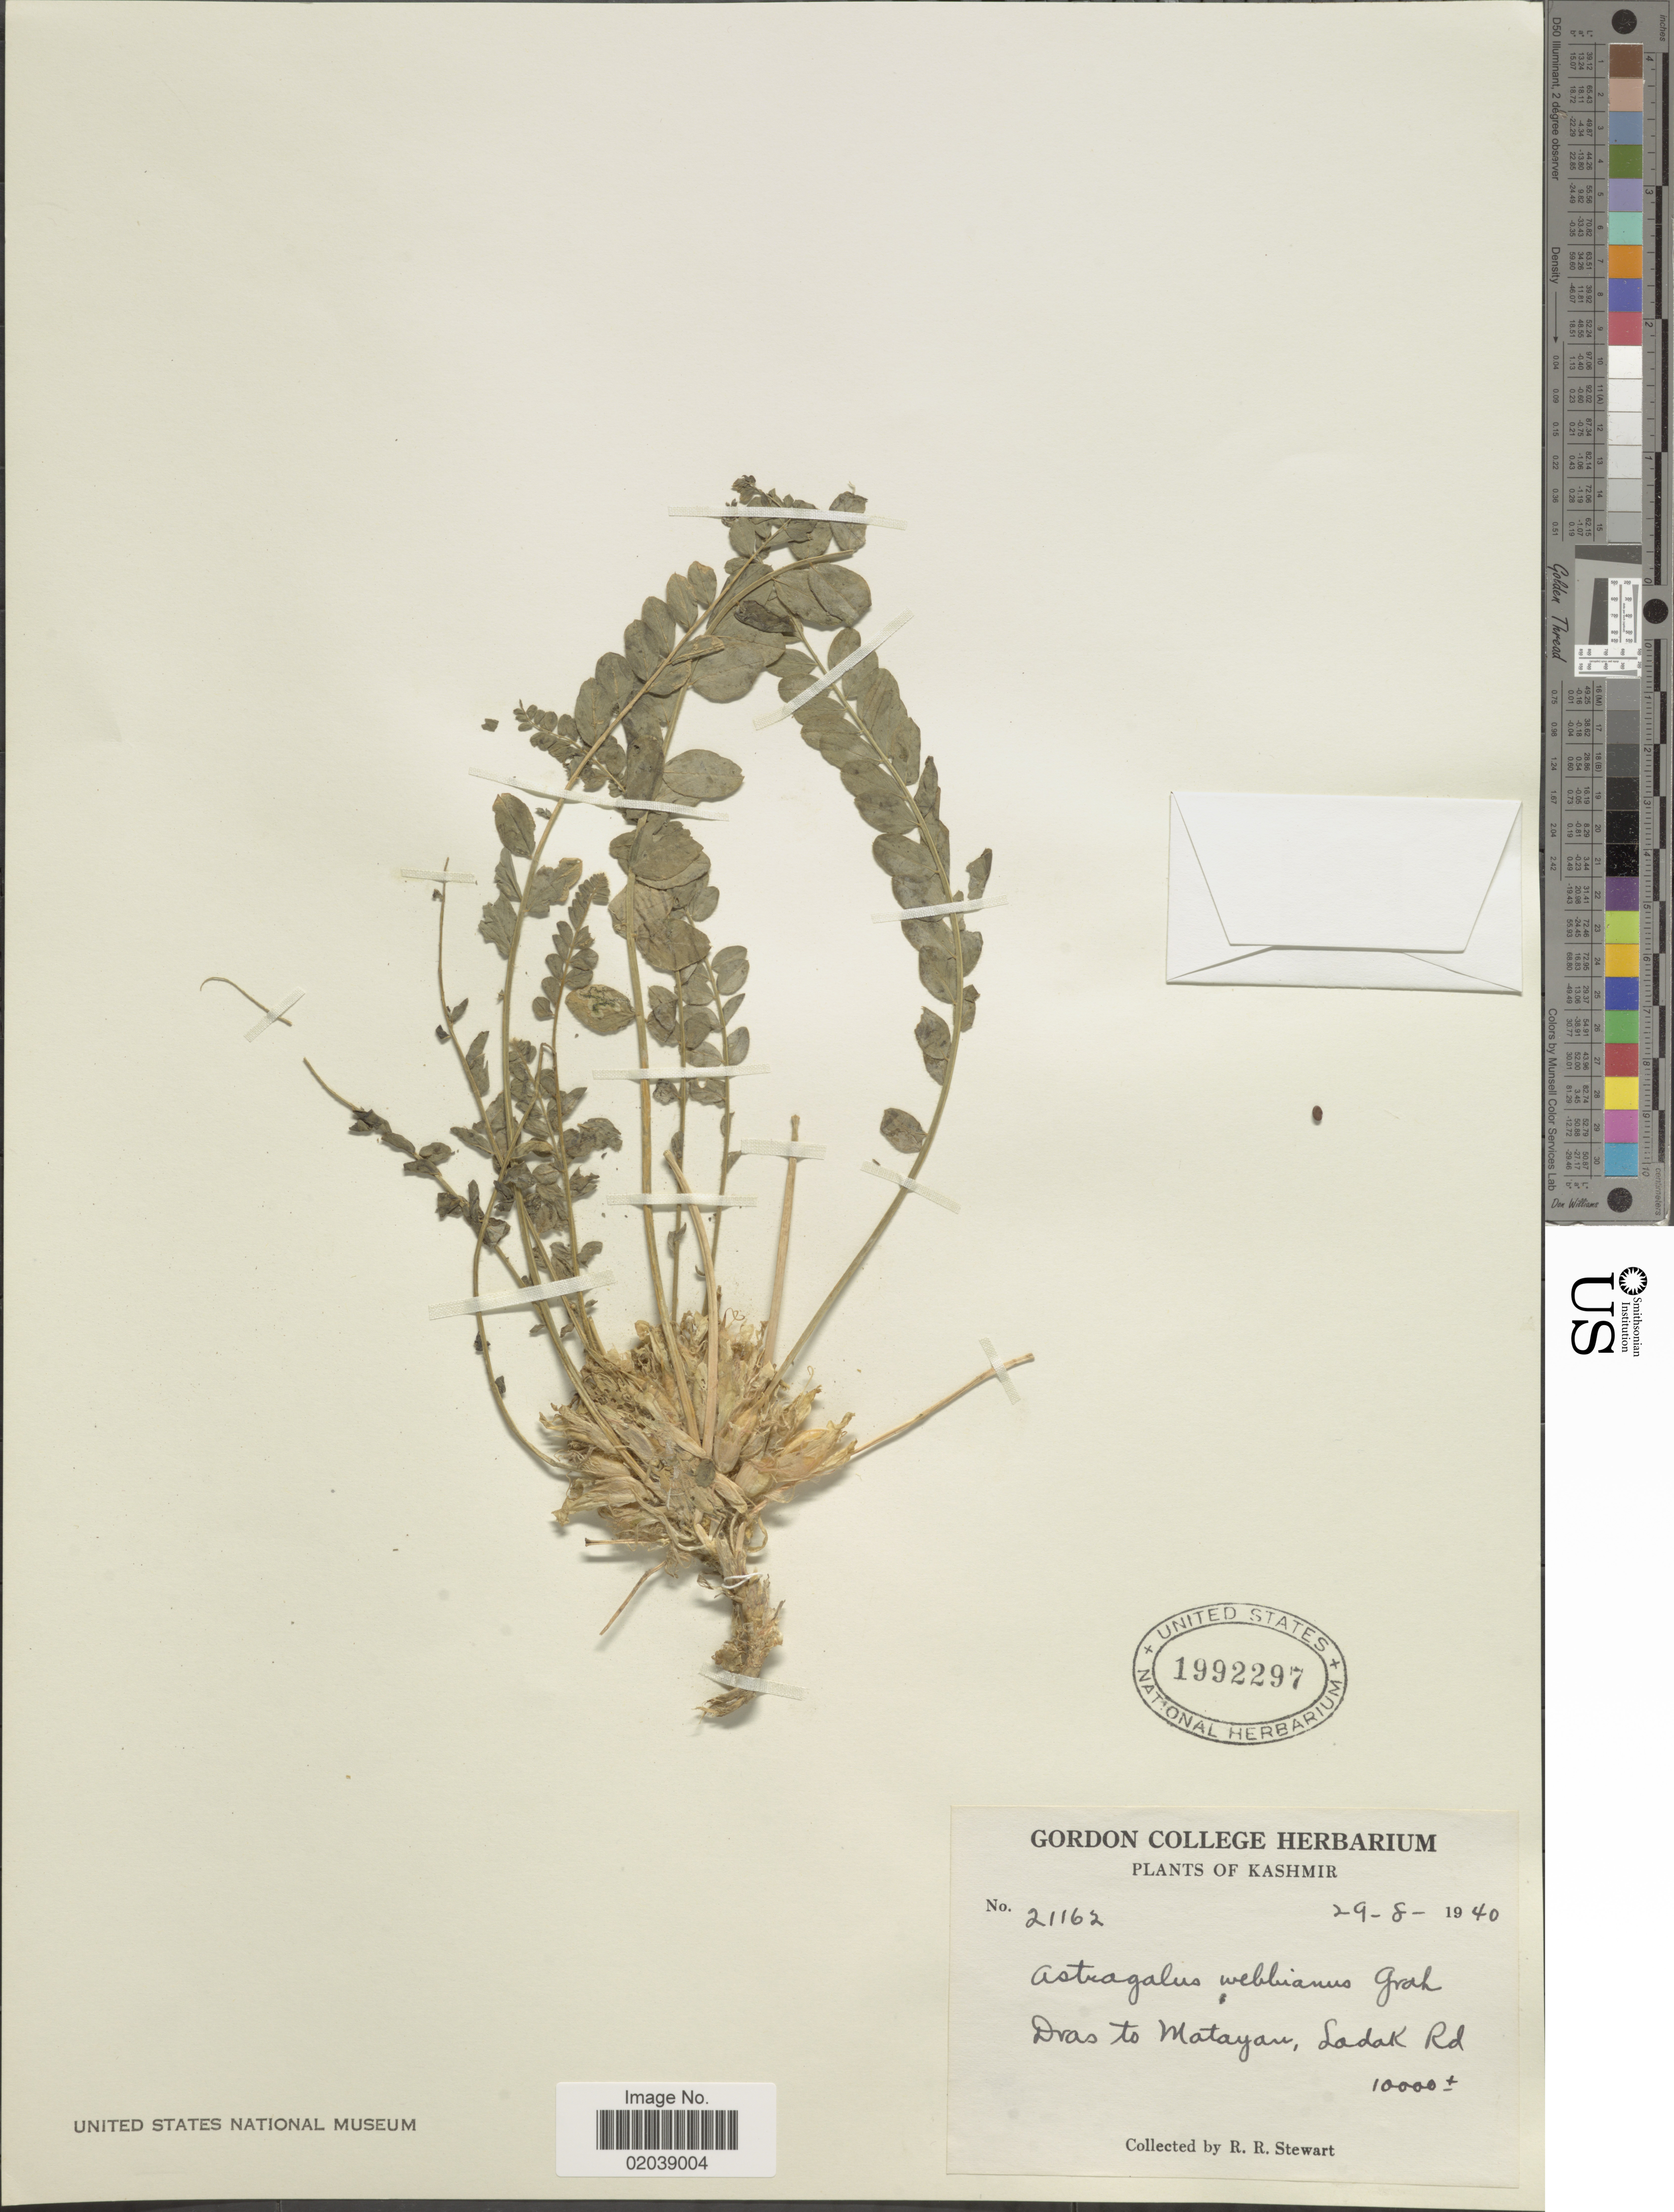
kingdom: Plantae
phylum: Tracheophyta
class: Magnoliopsida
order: Fabales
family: Fabaceae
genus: Astragalus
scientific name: Astragalus webbianus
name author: Willd.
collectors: R. R. Stewart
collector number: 21162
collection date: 1940-08-29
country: India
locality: Kashmir, Dras to Matayan, Lodak Rd.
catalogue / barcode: US 1992297